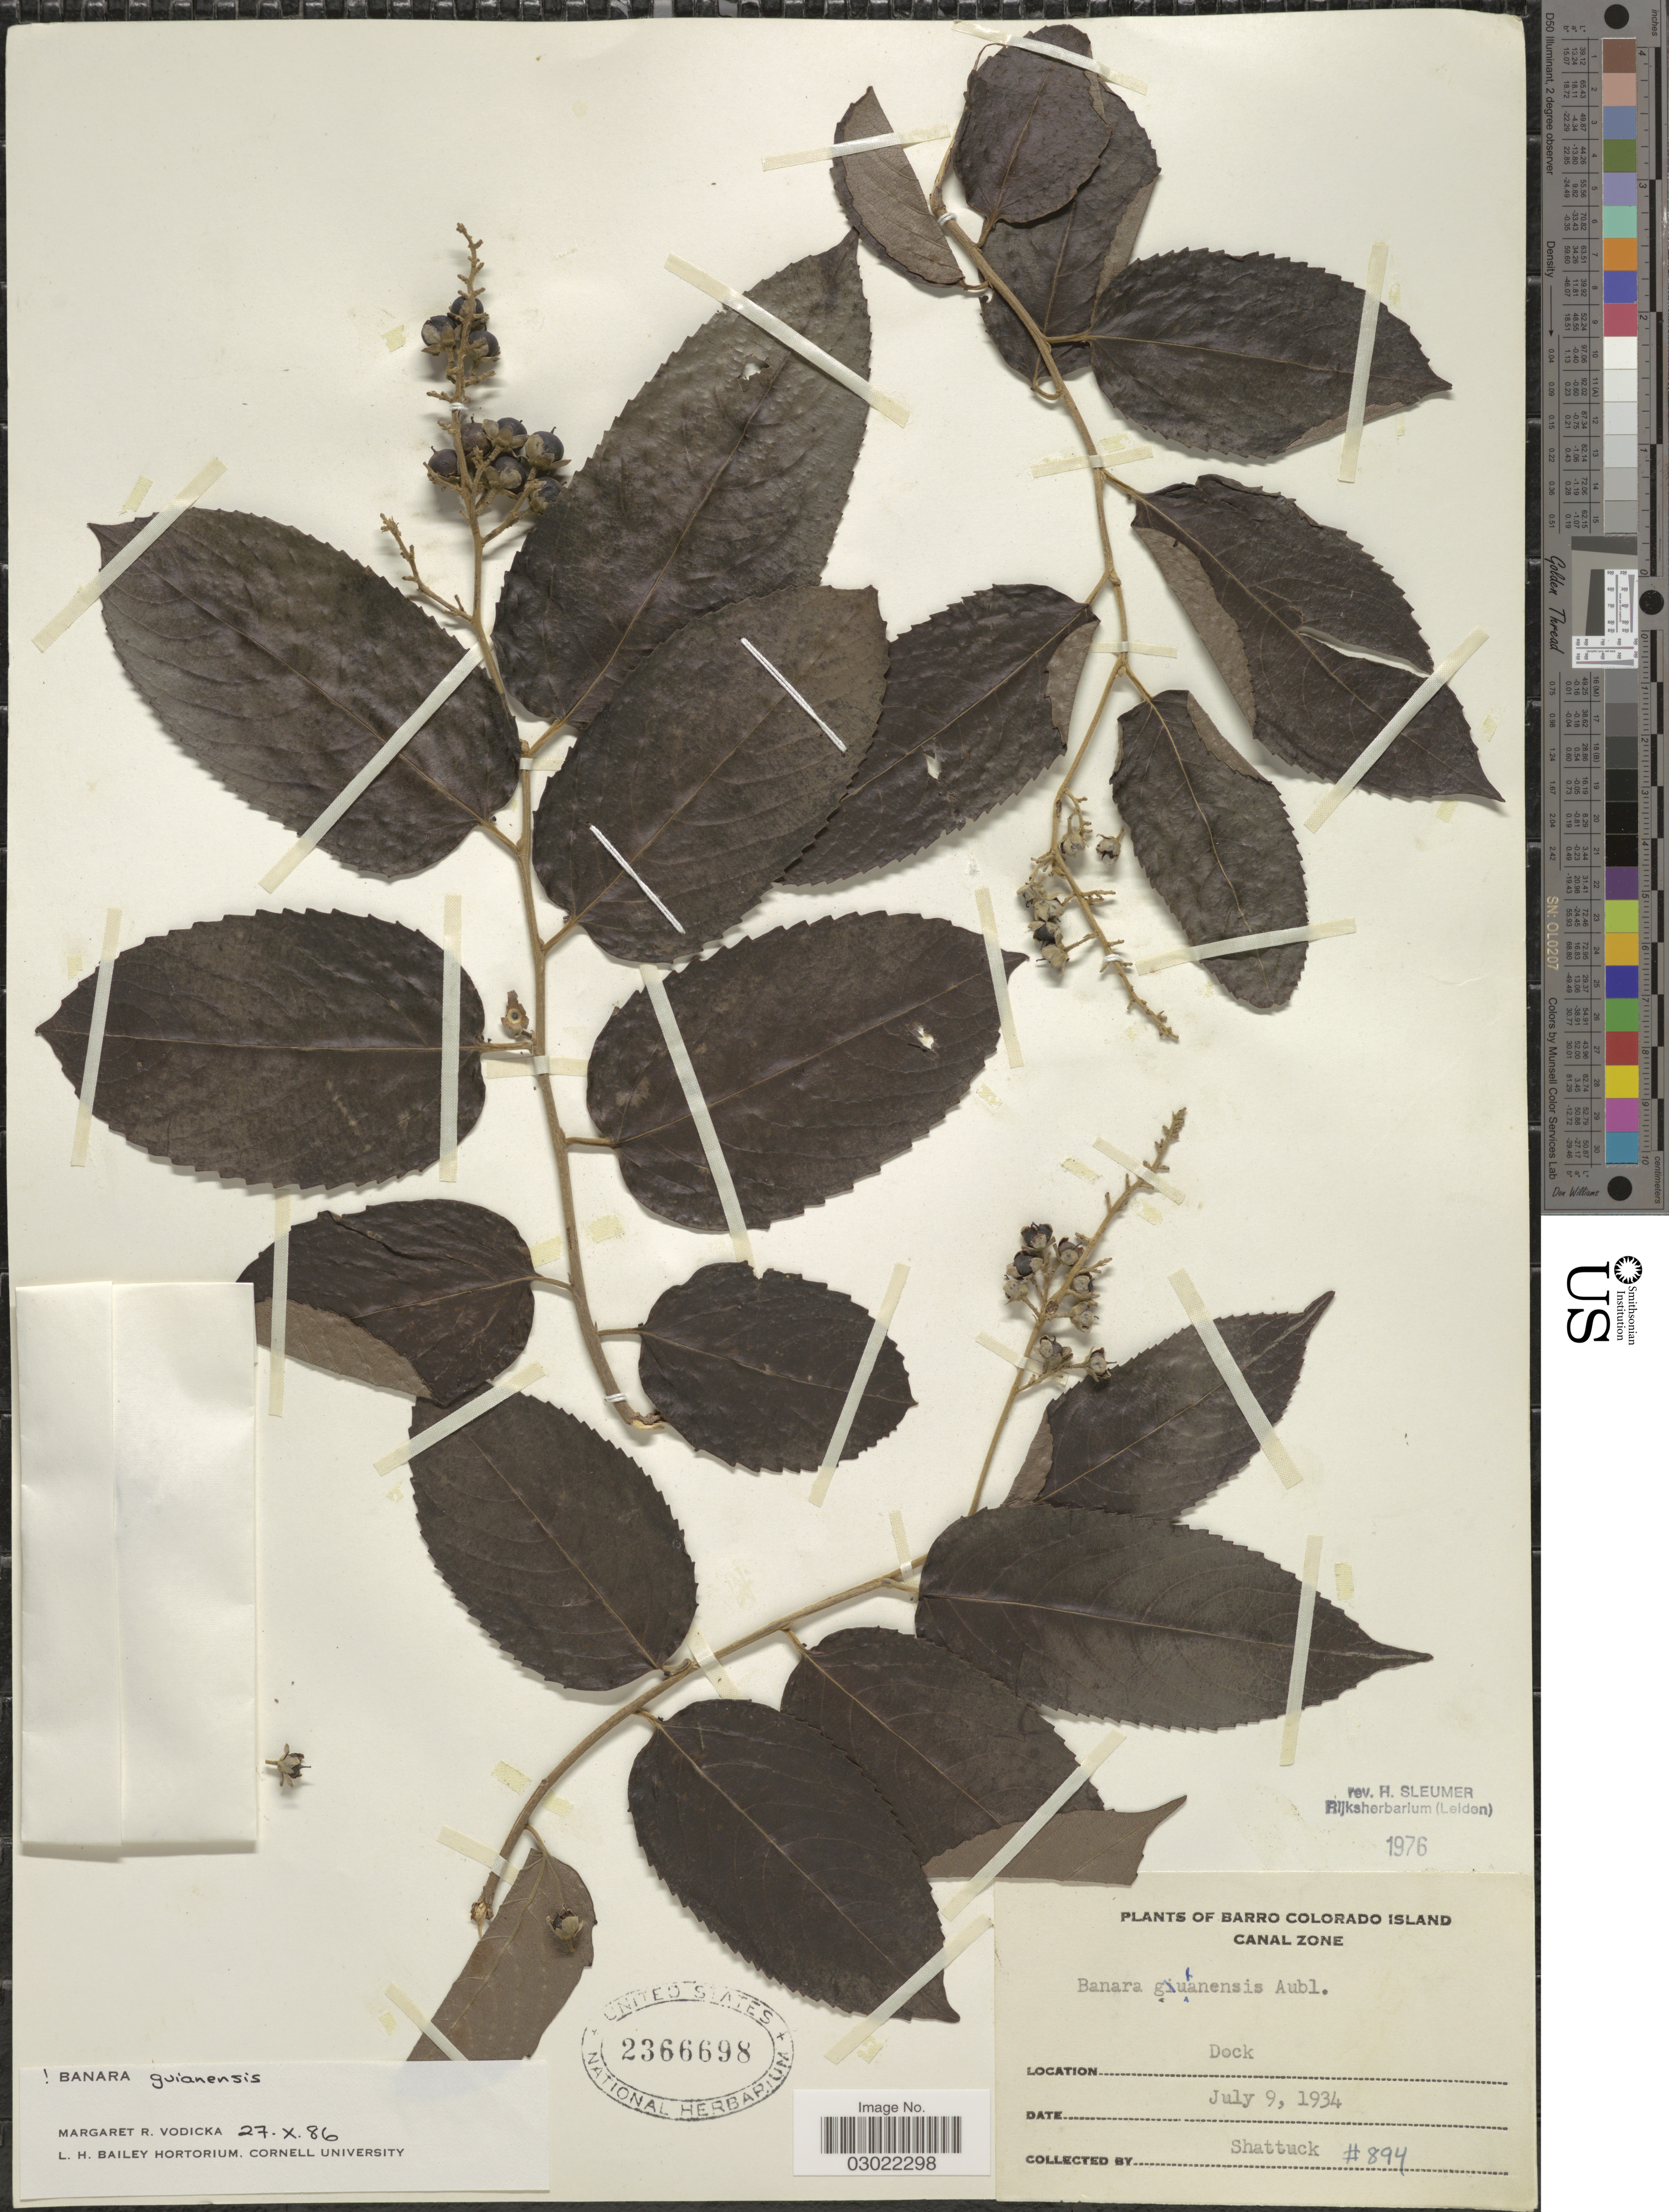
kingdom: Plantae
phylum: Tracheophyta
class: Magnoliopsida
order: Malpighiales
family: Salicaceae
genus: Banara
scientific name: Banara guianensis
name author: Aubl.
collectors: Shattuck, --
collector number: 894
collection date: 1934-07-09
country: Panama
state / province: Panamá Oeste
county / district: Canal Zone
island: Barro Colorado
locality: Barro Colorado Island. Canal Zone. Dock.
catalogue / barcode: US 2366698